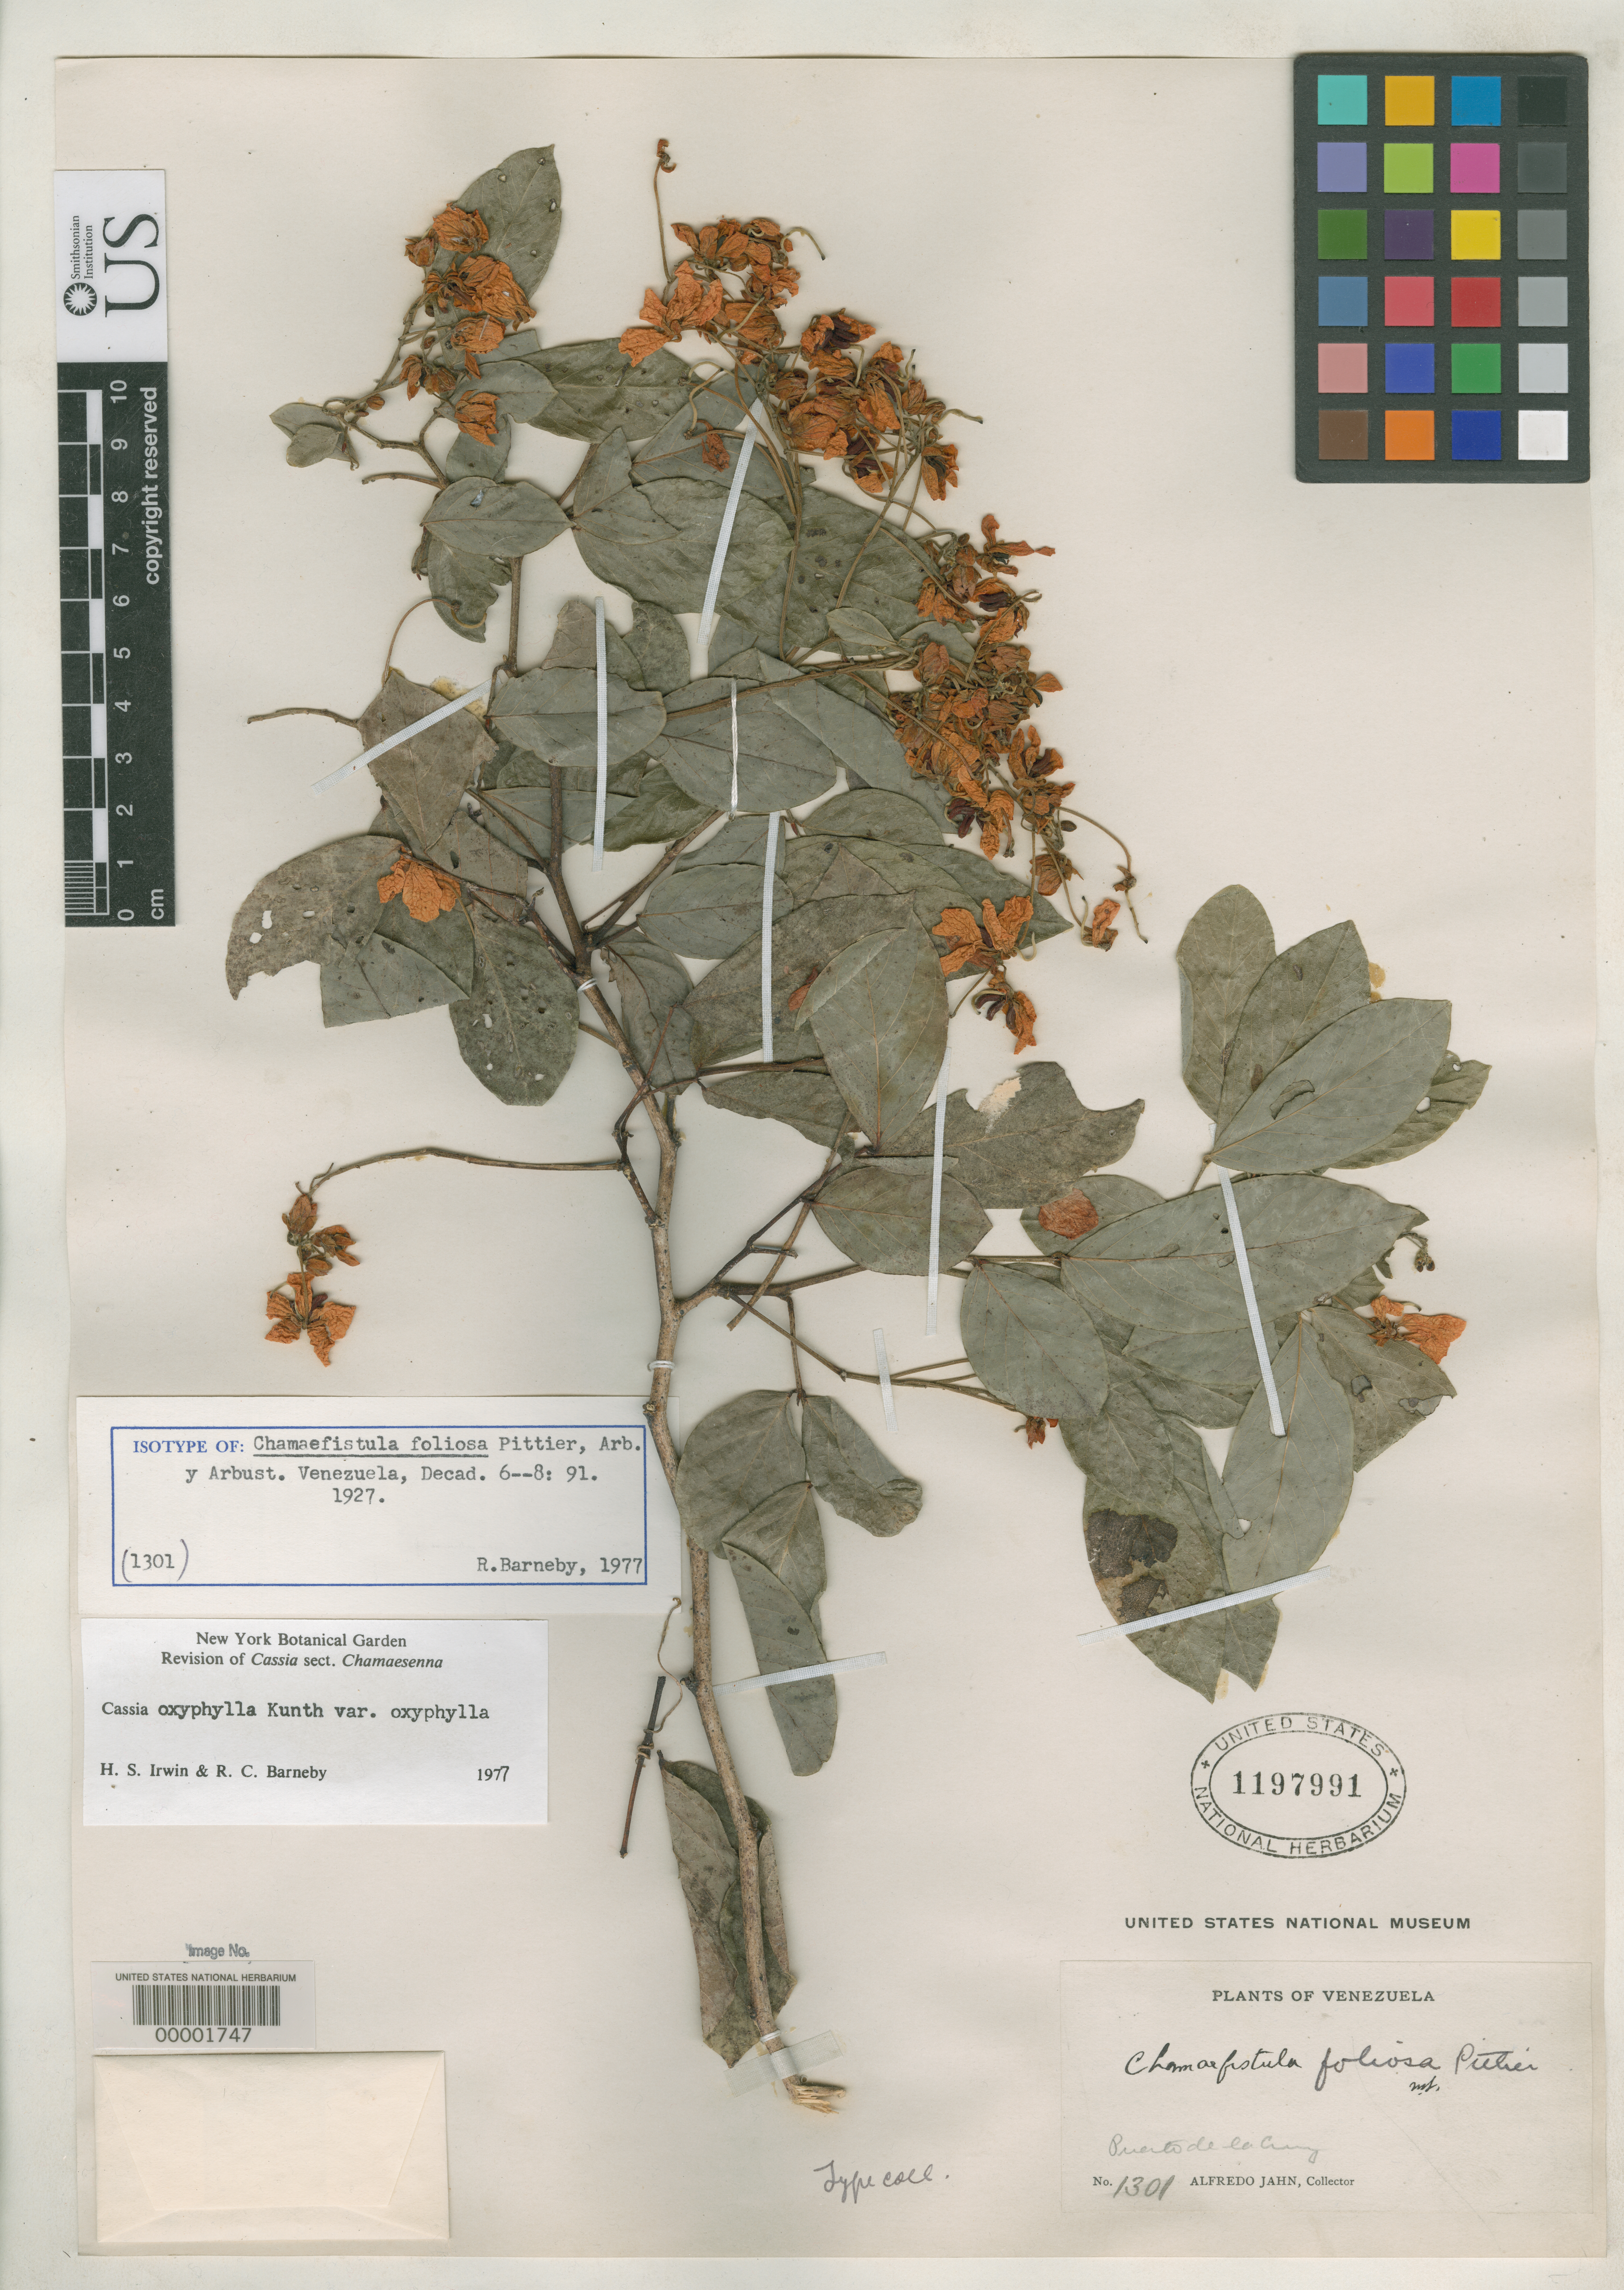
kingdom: Plantae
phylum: Tracheophyta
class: Magnoliopsida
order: Fabales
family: Fabaceae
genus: Chamaefistula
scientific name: Chamaefistula foliosa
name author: Pittier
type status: Isotype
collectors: A. Jahn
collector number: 1301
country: Venezuela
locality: Puerto de La Cuy.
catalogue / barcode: US 1197991